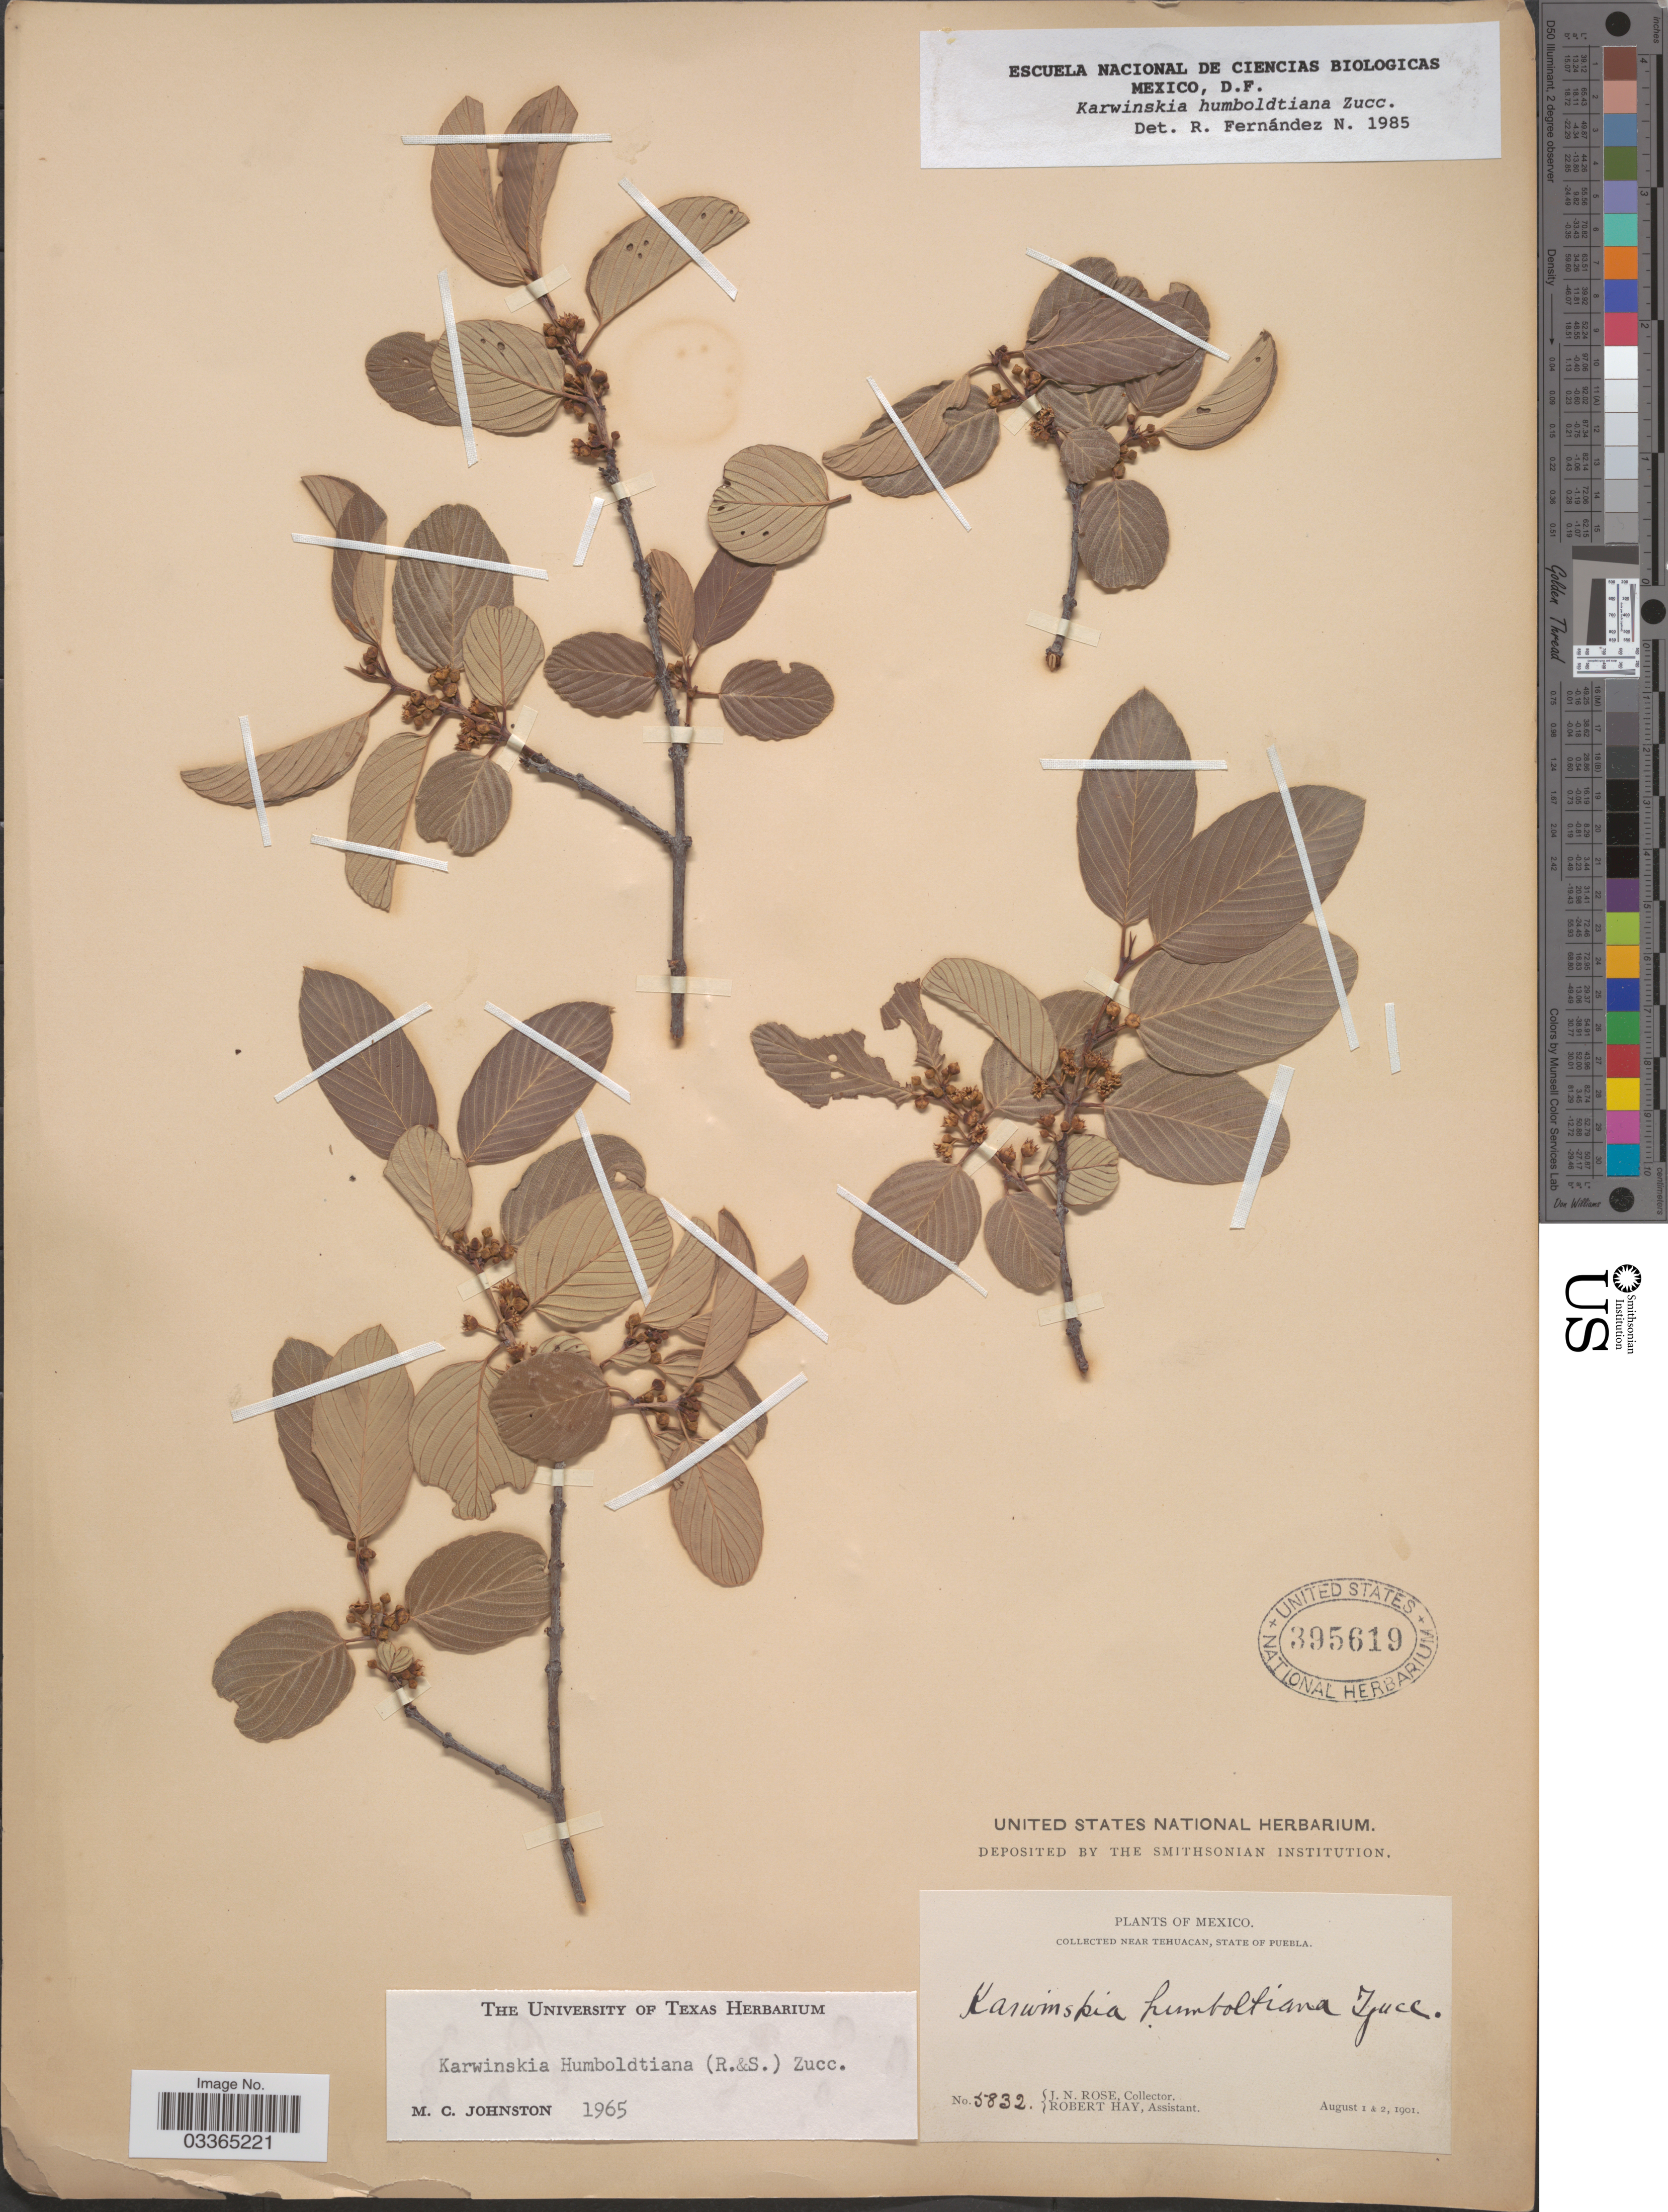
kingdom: Plantae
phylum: Tracheophyta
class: Magnoliopsida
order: Rosales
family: Rhamnaceae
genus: Karwinskia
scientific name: Karwinskia humboldtiana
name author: (Schult.) Zucc.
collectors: J. N. Rose & R. H. Hay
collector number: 5832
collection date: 1901-08-01/1901-08-02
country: Mexico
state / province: Puebla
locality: Near Tehuacan.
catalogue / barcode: US 395619